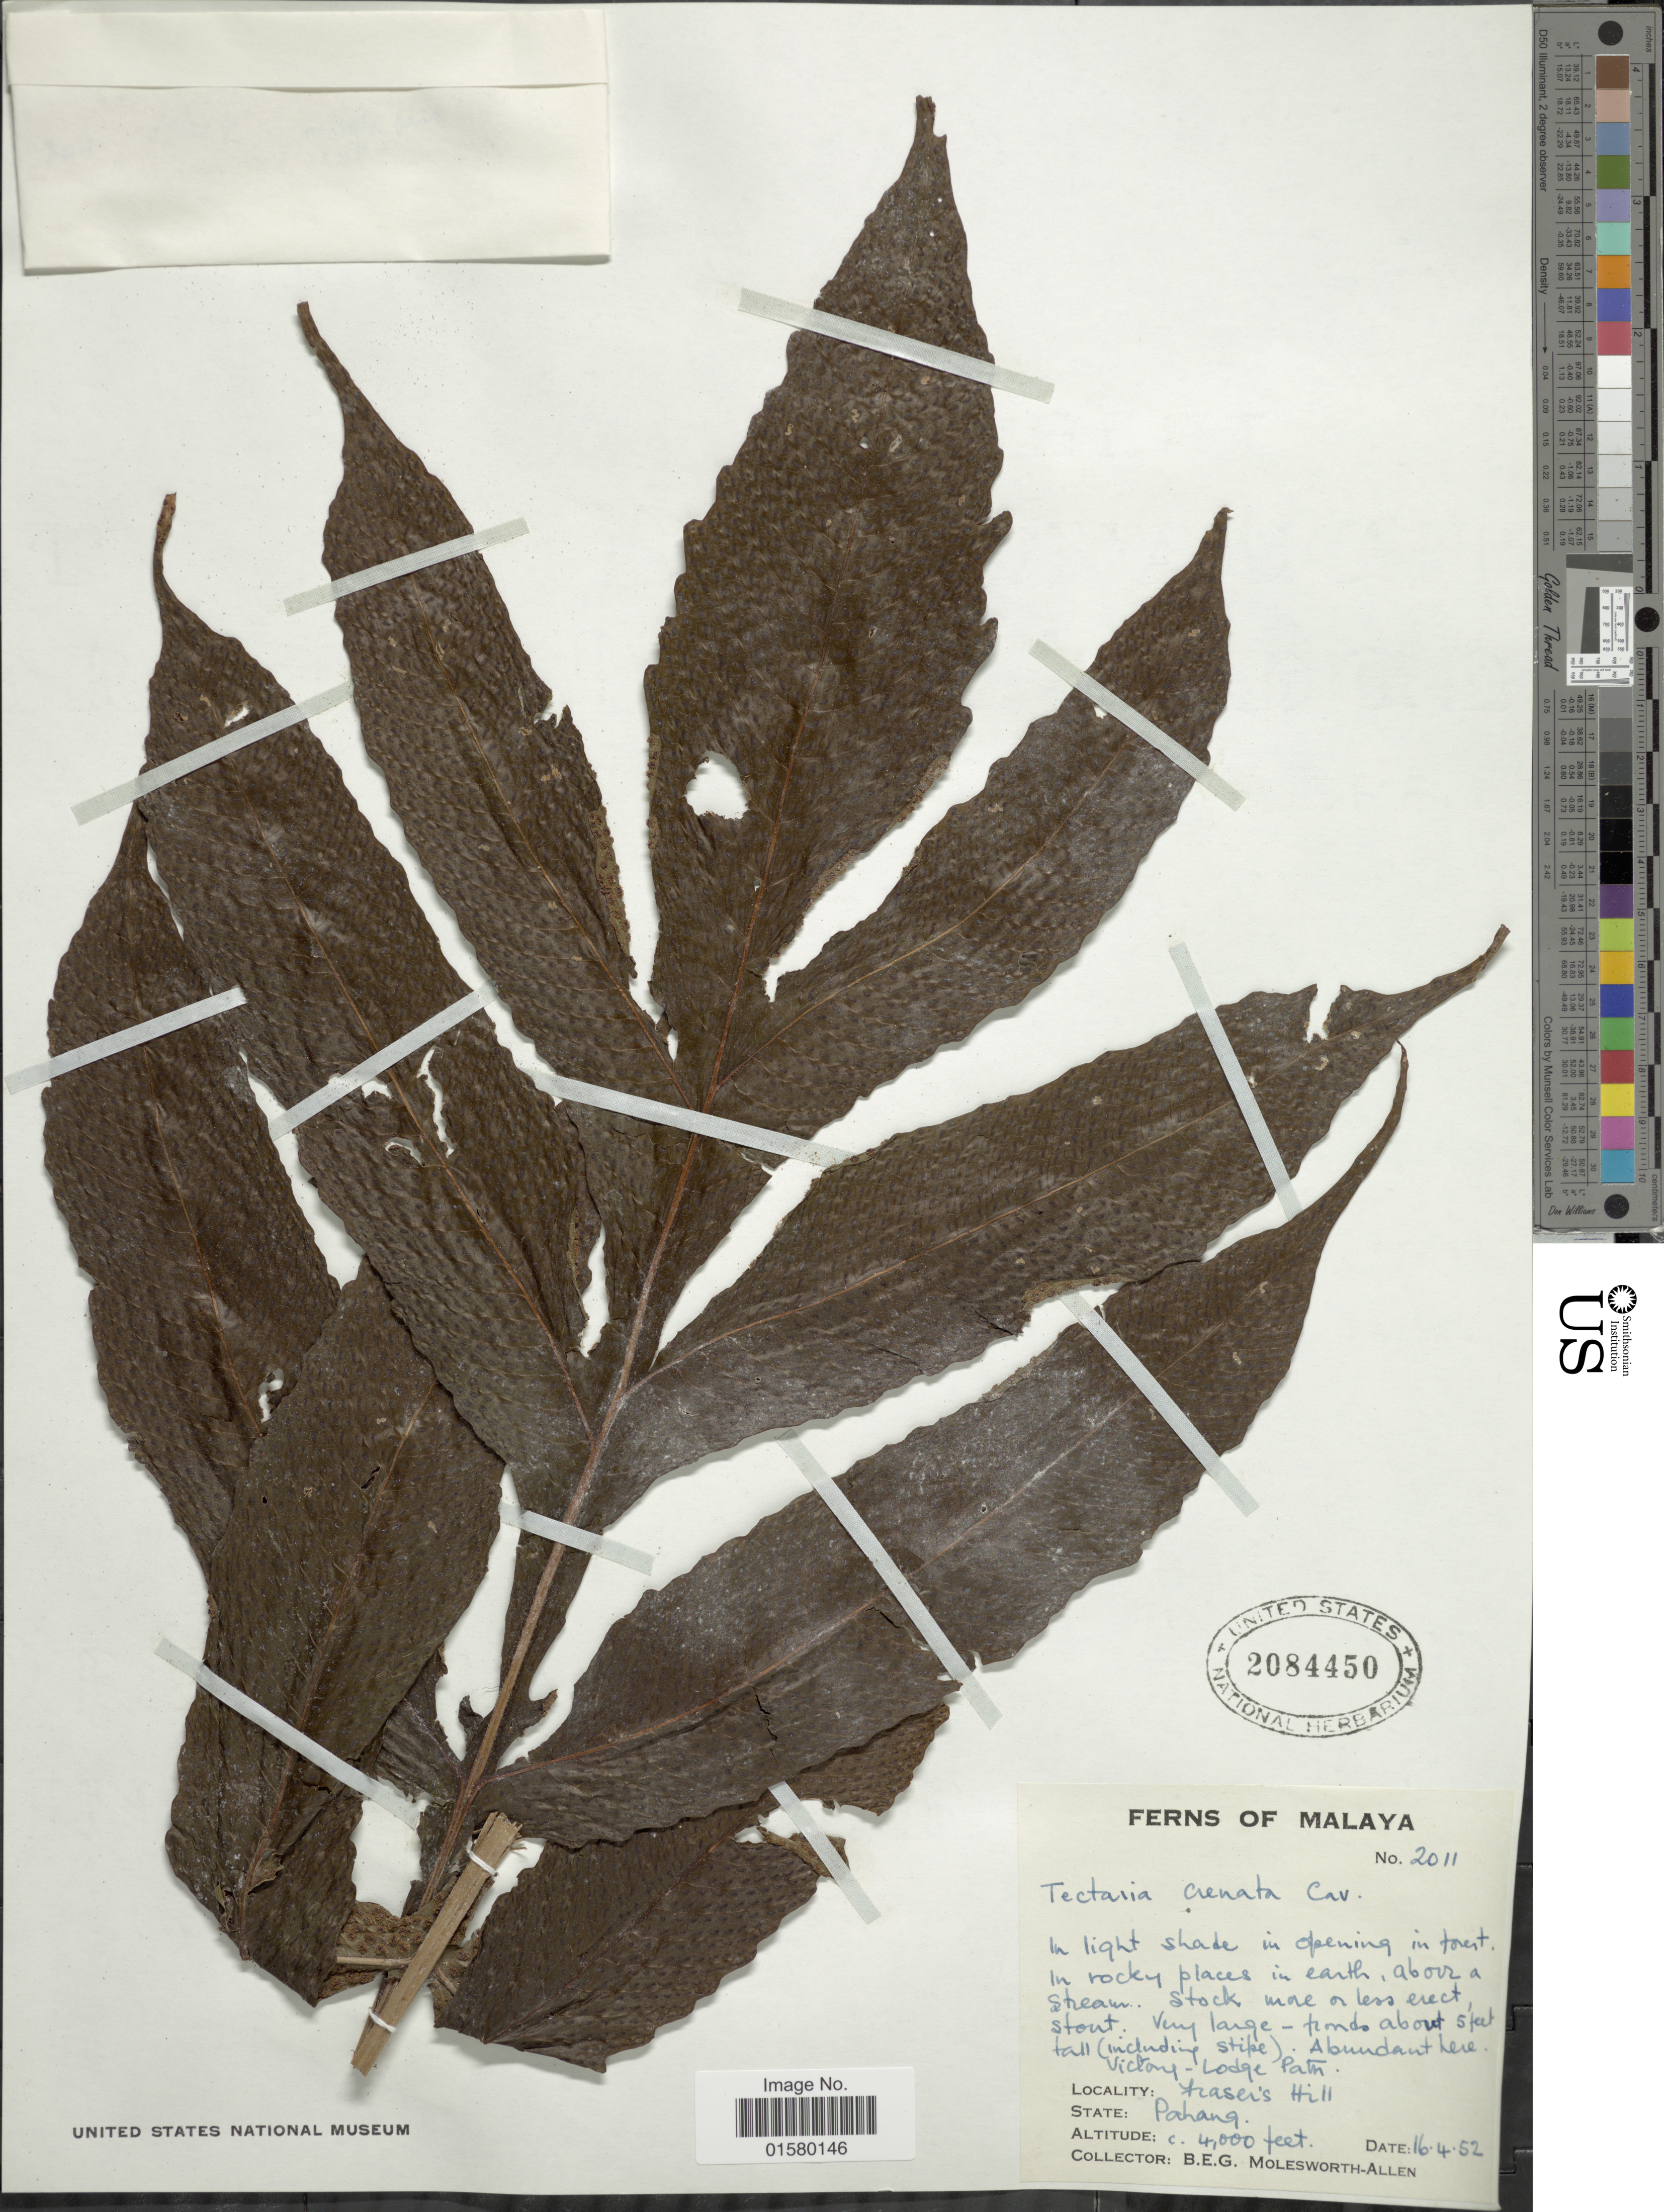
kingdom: Plantae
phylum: Tracheophyta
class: Polypodiopsida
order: Polypodiales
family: Tectariaceae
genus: Tectaria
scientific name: Tectaria crenata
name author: Cav.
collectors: B. E. G. Molesworth-Allen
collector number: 2011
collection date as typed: Transcribed d/m/y: 16/4/52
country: Malaysia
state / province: Pahang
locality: Malaya, Victory-Lodge Path, Fraser's Hill, State Pahang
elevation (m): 1219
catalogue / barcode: US 2084450